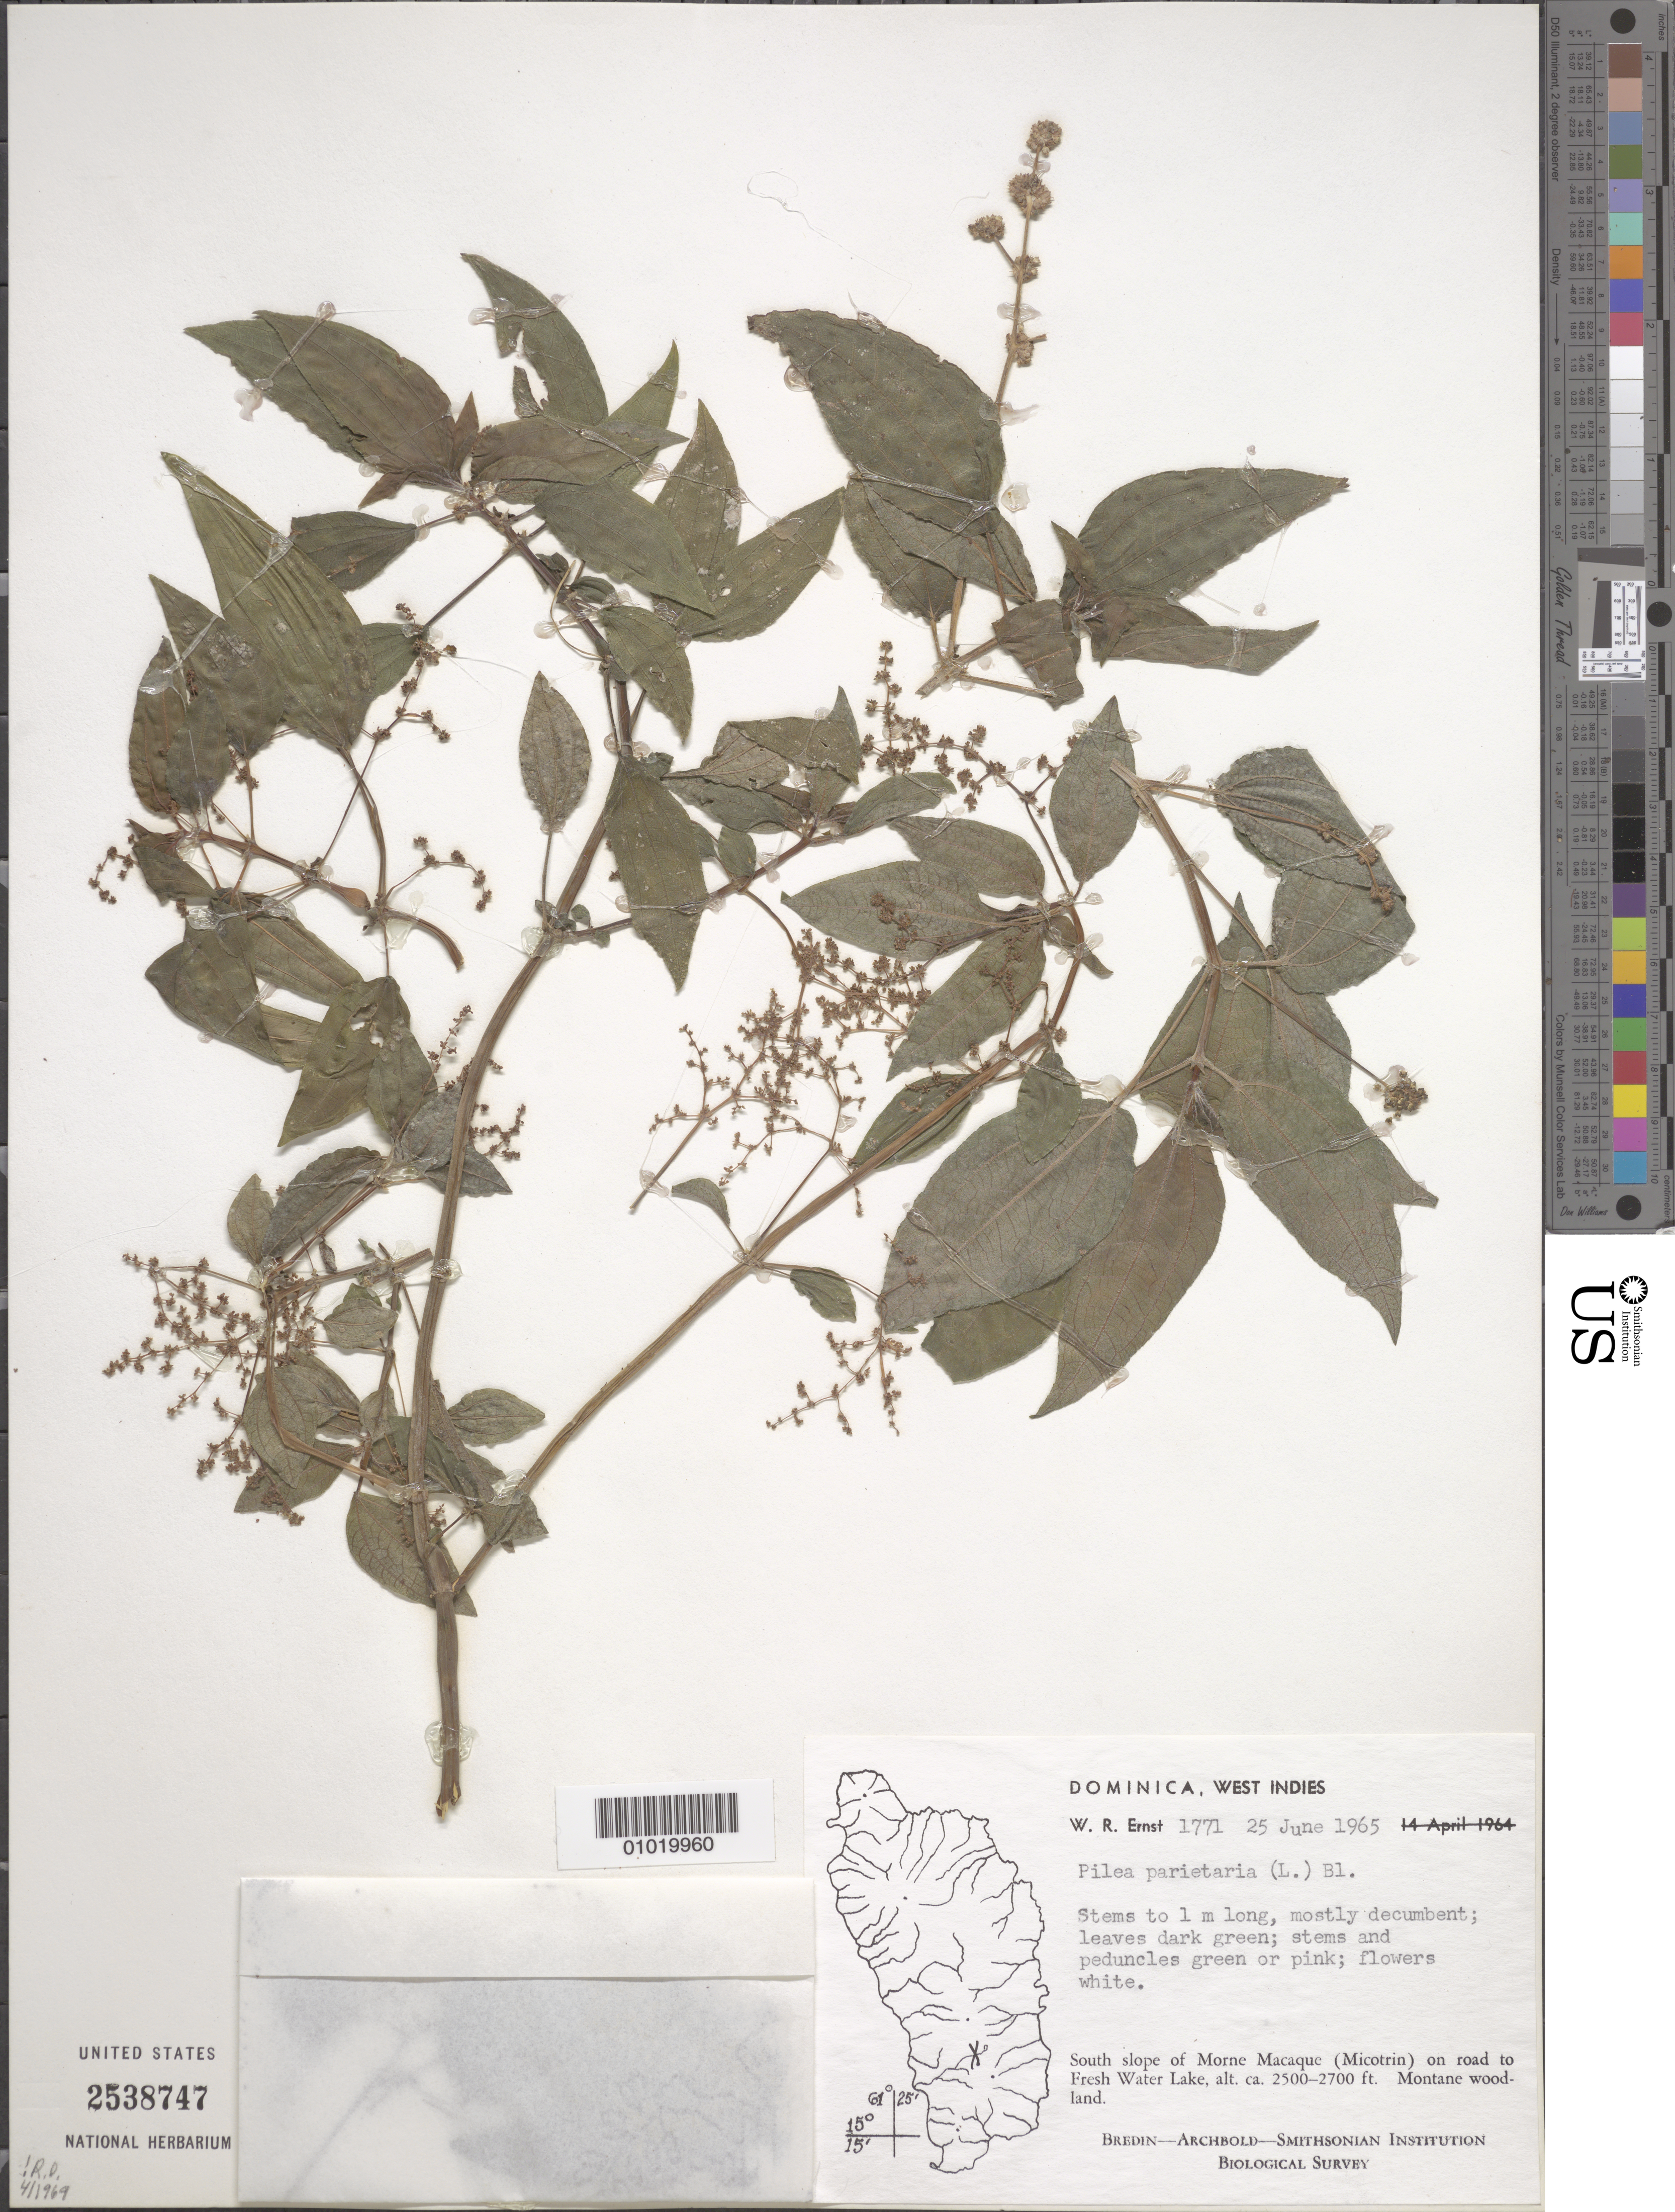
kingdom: Plantae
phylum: Tracheophyta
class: Magnoliopsida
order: Rosales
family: Urticaceae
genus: Pilea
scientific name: Pilea parietaria var. parietaria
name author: (L.) Blume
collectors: W. R. Ernst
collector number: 1771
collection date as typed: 25 Jun 1965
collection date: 1965-06-25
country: Dominica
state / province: St. George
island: Dominica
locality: S slope of Morne Macaque (Micotrin) on road to Fresh Water Lake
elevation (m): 762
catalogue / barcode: US 2538747